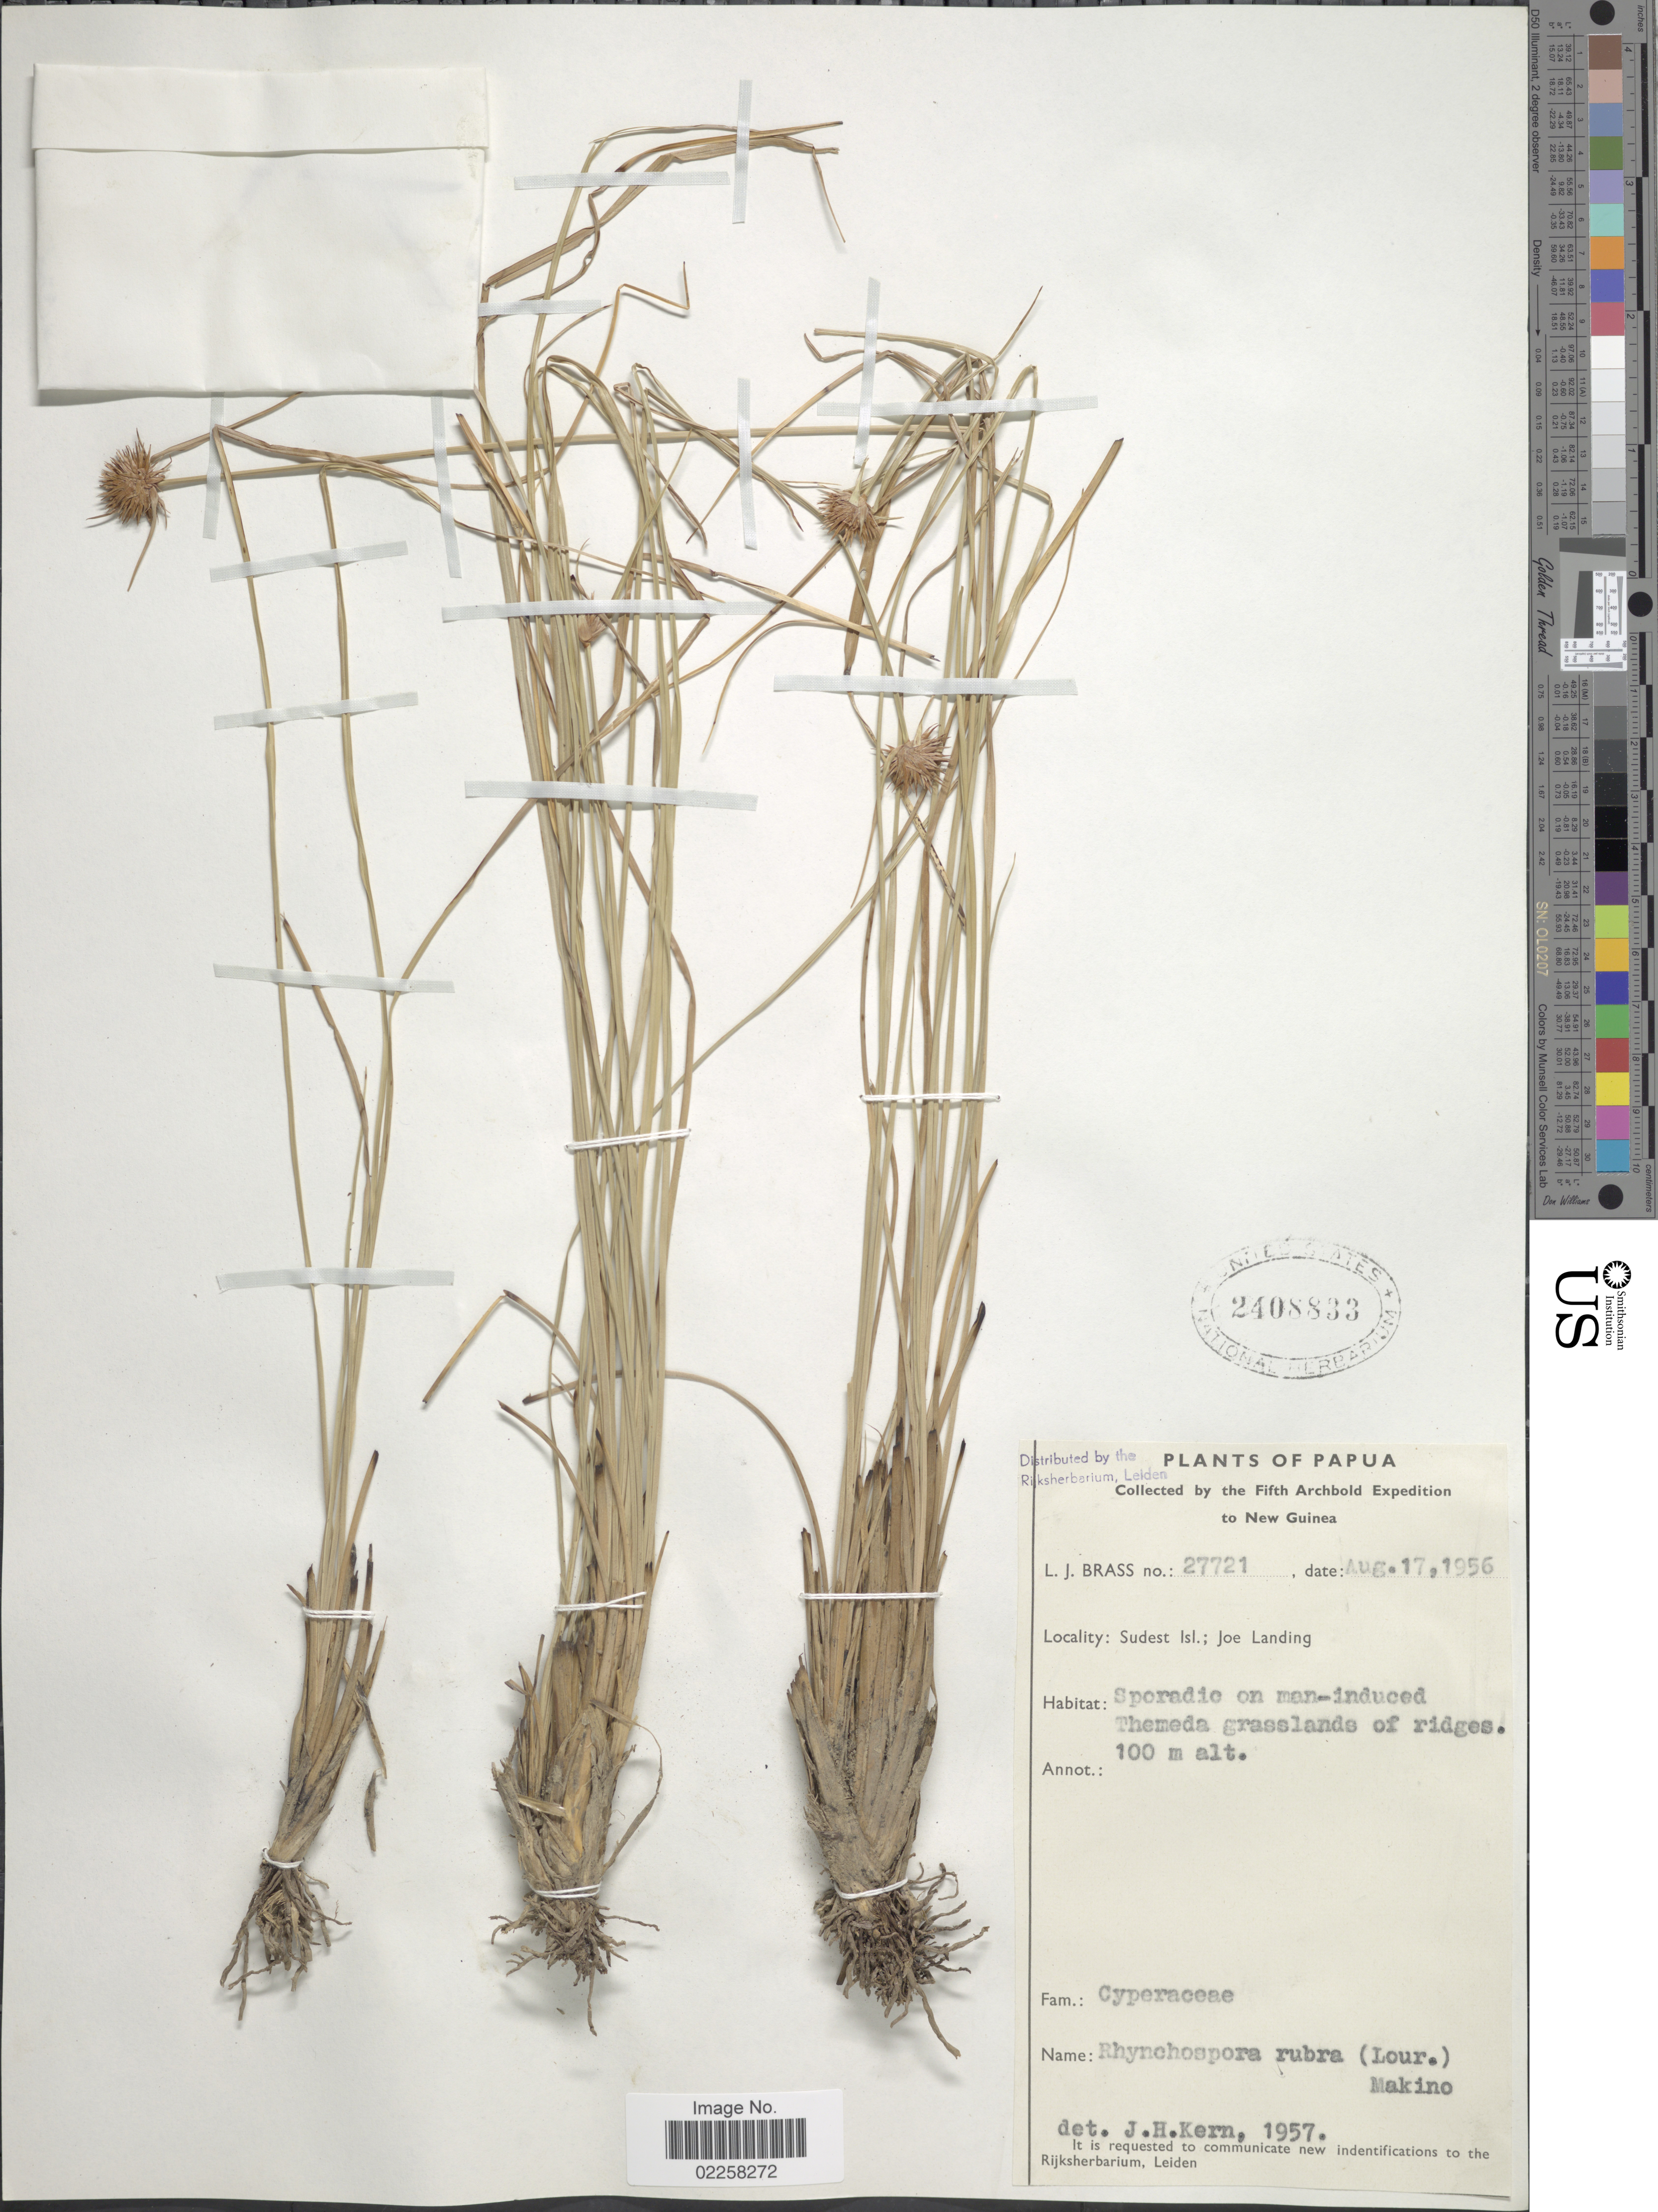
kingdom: Plantae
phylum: Tracheophyta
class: Liliopsida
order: Poales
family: Cyperaceae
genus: Rhynchospora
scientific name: Rhynchospora rubra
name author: (Lour.) Makino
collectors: L. J. Brass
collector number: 27721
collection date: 1956-08-17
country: Indonesia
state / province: Papua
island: New Guinea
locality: New Guinea, Sudest Isl.; Joe Landing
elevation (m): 100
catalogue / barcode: US 2408833